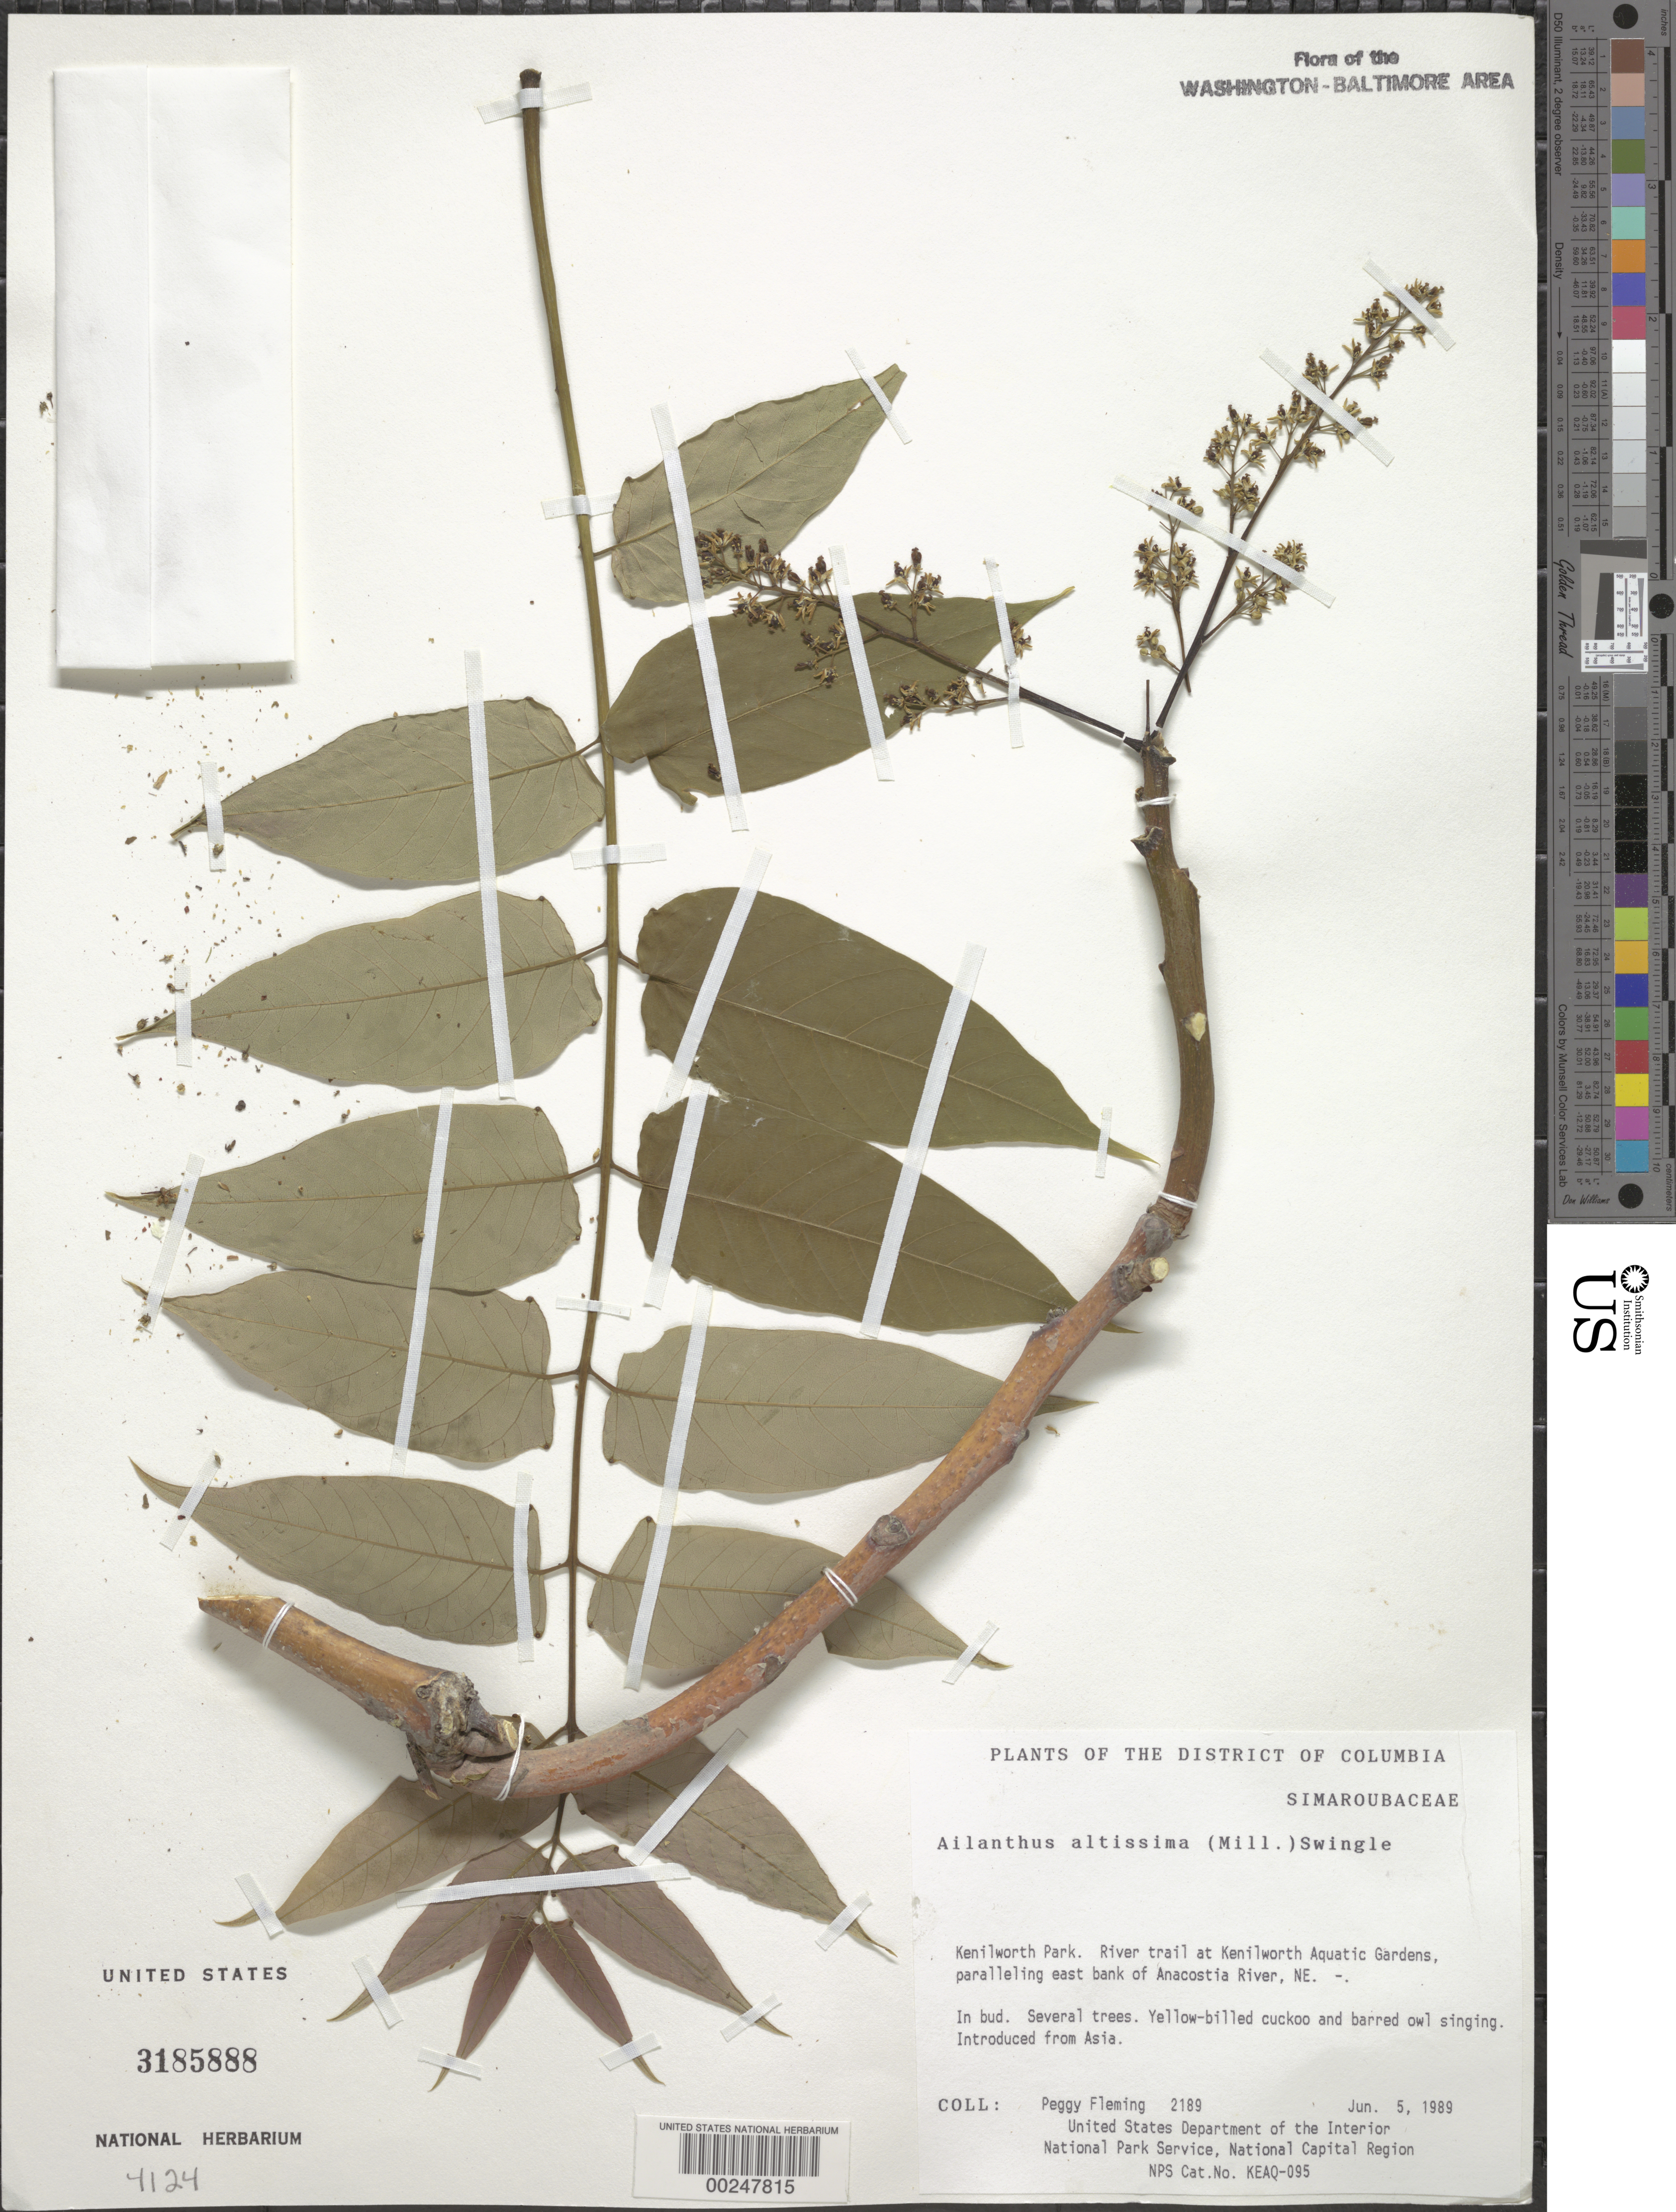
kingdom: Plantae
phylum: Tracheophyta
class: Magnoliopsida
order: Sapindales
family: Simaroubaceae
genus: Ailanthus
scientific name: Ailanthus altissima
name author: (Mill.) Swingle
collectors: P. Fleming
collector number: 2189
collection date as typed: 05 Jun 1989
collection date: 1989-06-05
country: United States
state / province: District of Columbia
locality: Kenilworth Park, river trail at Kenilworth Aquatic Gardens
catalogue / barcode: US 3185888